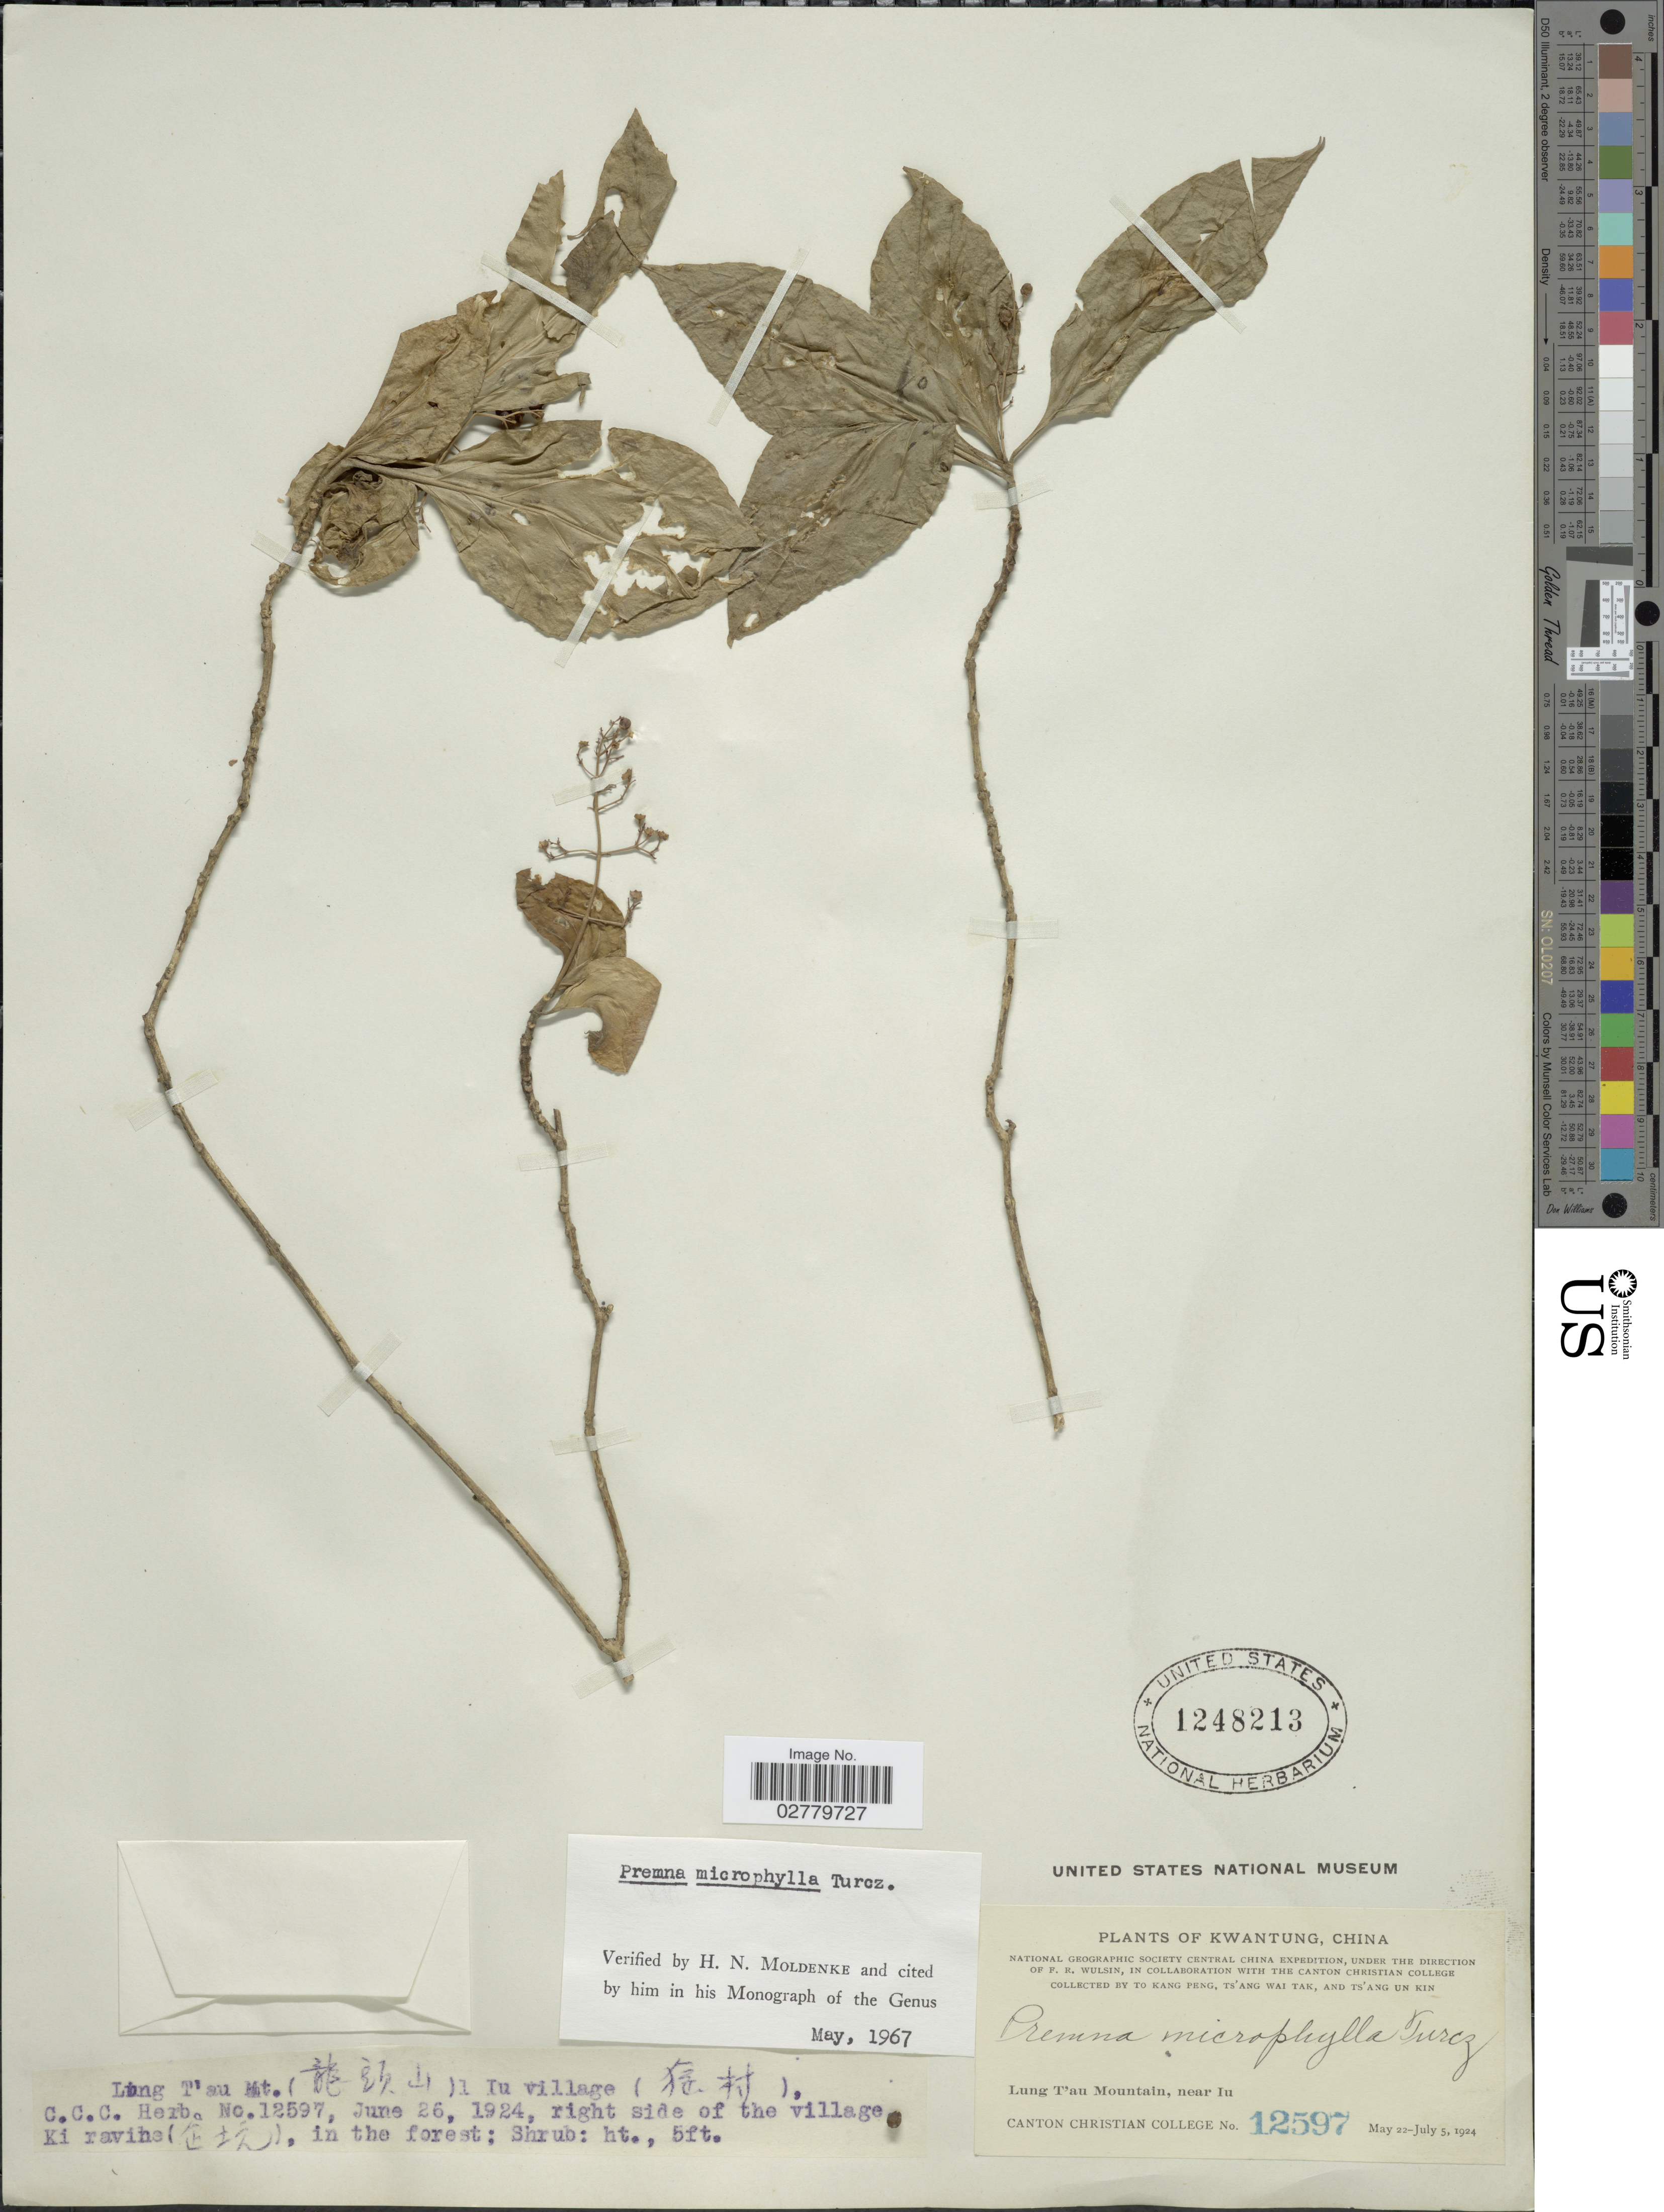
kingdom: Plantae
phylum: Tracheophyta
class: Magnoliopsida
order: Lamiales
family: Lamiaceae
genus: Premna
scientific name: Premna microphylla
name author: Turcz.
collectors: Canton Christian College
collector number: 12597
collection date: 1924-06-26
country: China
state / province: Guangdong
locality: Kwantung. Lung T' au Mountain, near Iu. Right side of the village, Ki ravine.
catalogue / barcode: US 1248213